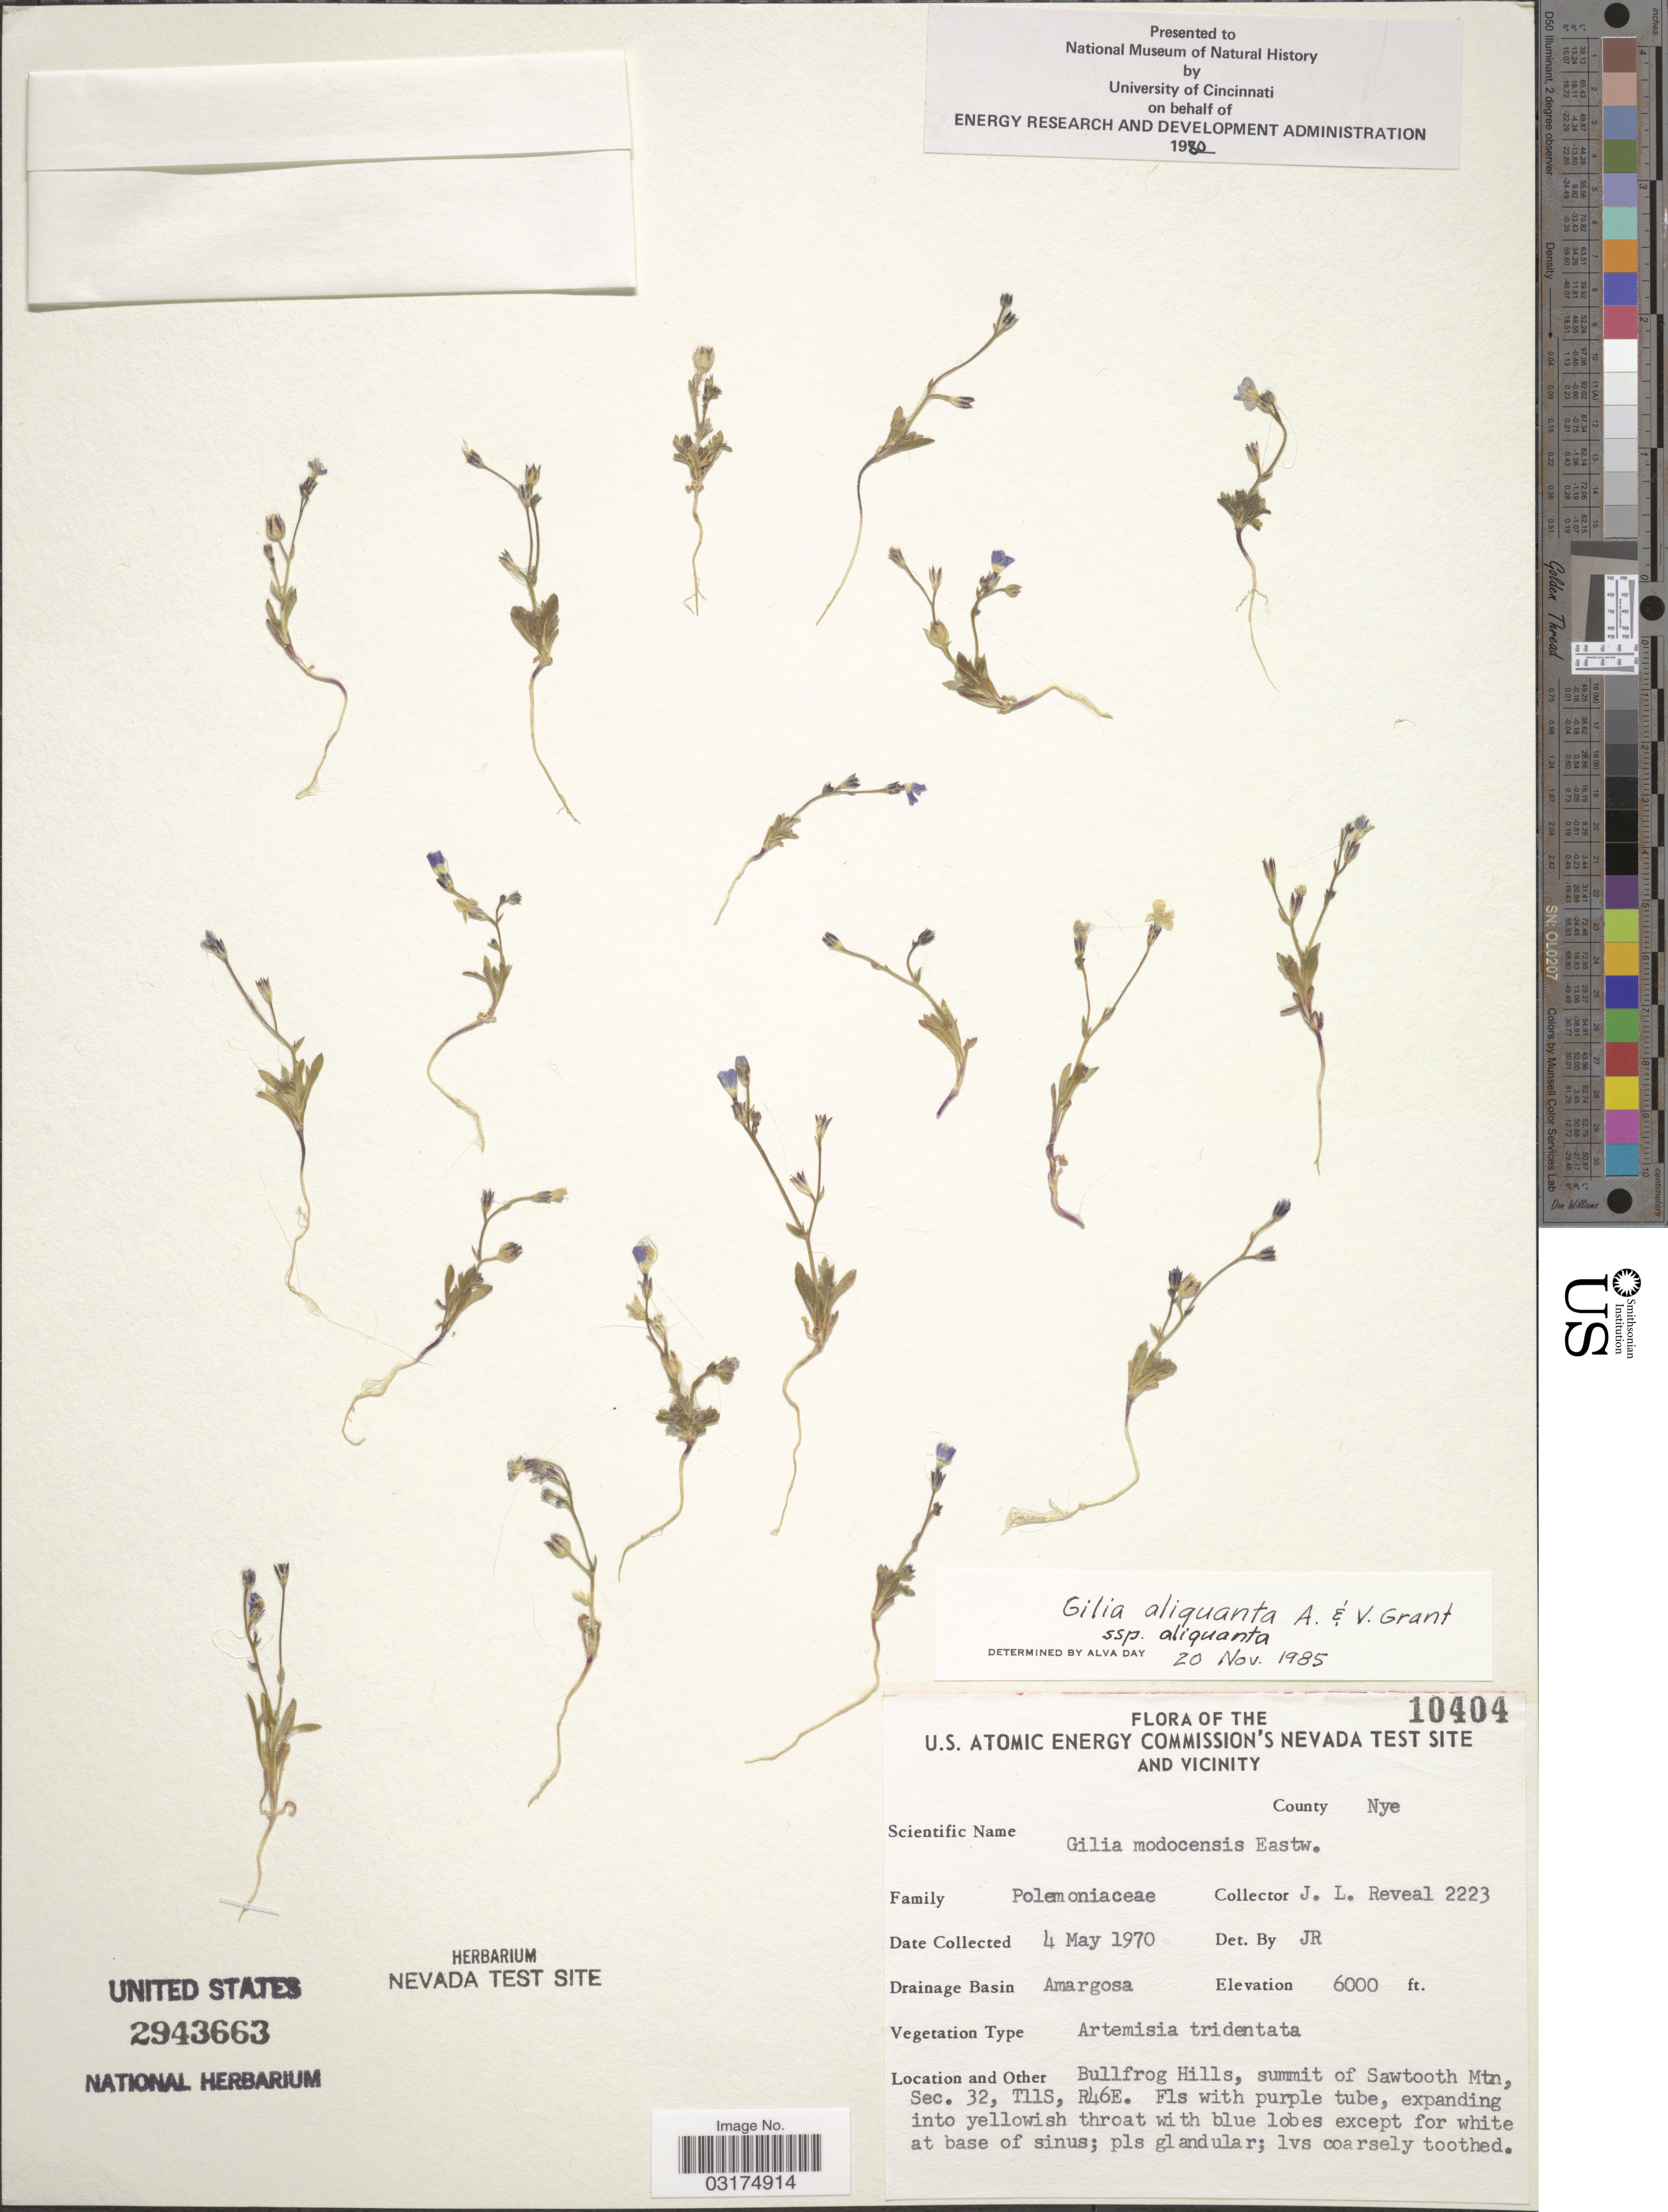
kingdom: Plantae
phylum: Tracheophyta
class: Magnoliopsida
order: Ericales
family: Polemoniaceae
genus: Gilia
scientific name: Gilia aliquanta subsp. aliquanta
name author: A.D. Grant & V.E. Grant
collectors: J. L. Reveal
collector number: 2223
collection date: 1970-05-04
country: United States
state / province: Nevada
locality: The U. S. Atomic Energy Commission's Nevada Test Site and Vicinity. County Nye. Drainage Basin Amargosa. Bullfrog Hills, summit of Sawtooth Mtn, Sec. 32, T11S, R46E.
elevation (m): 1829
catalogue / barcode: US 2943663